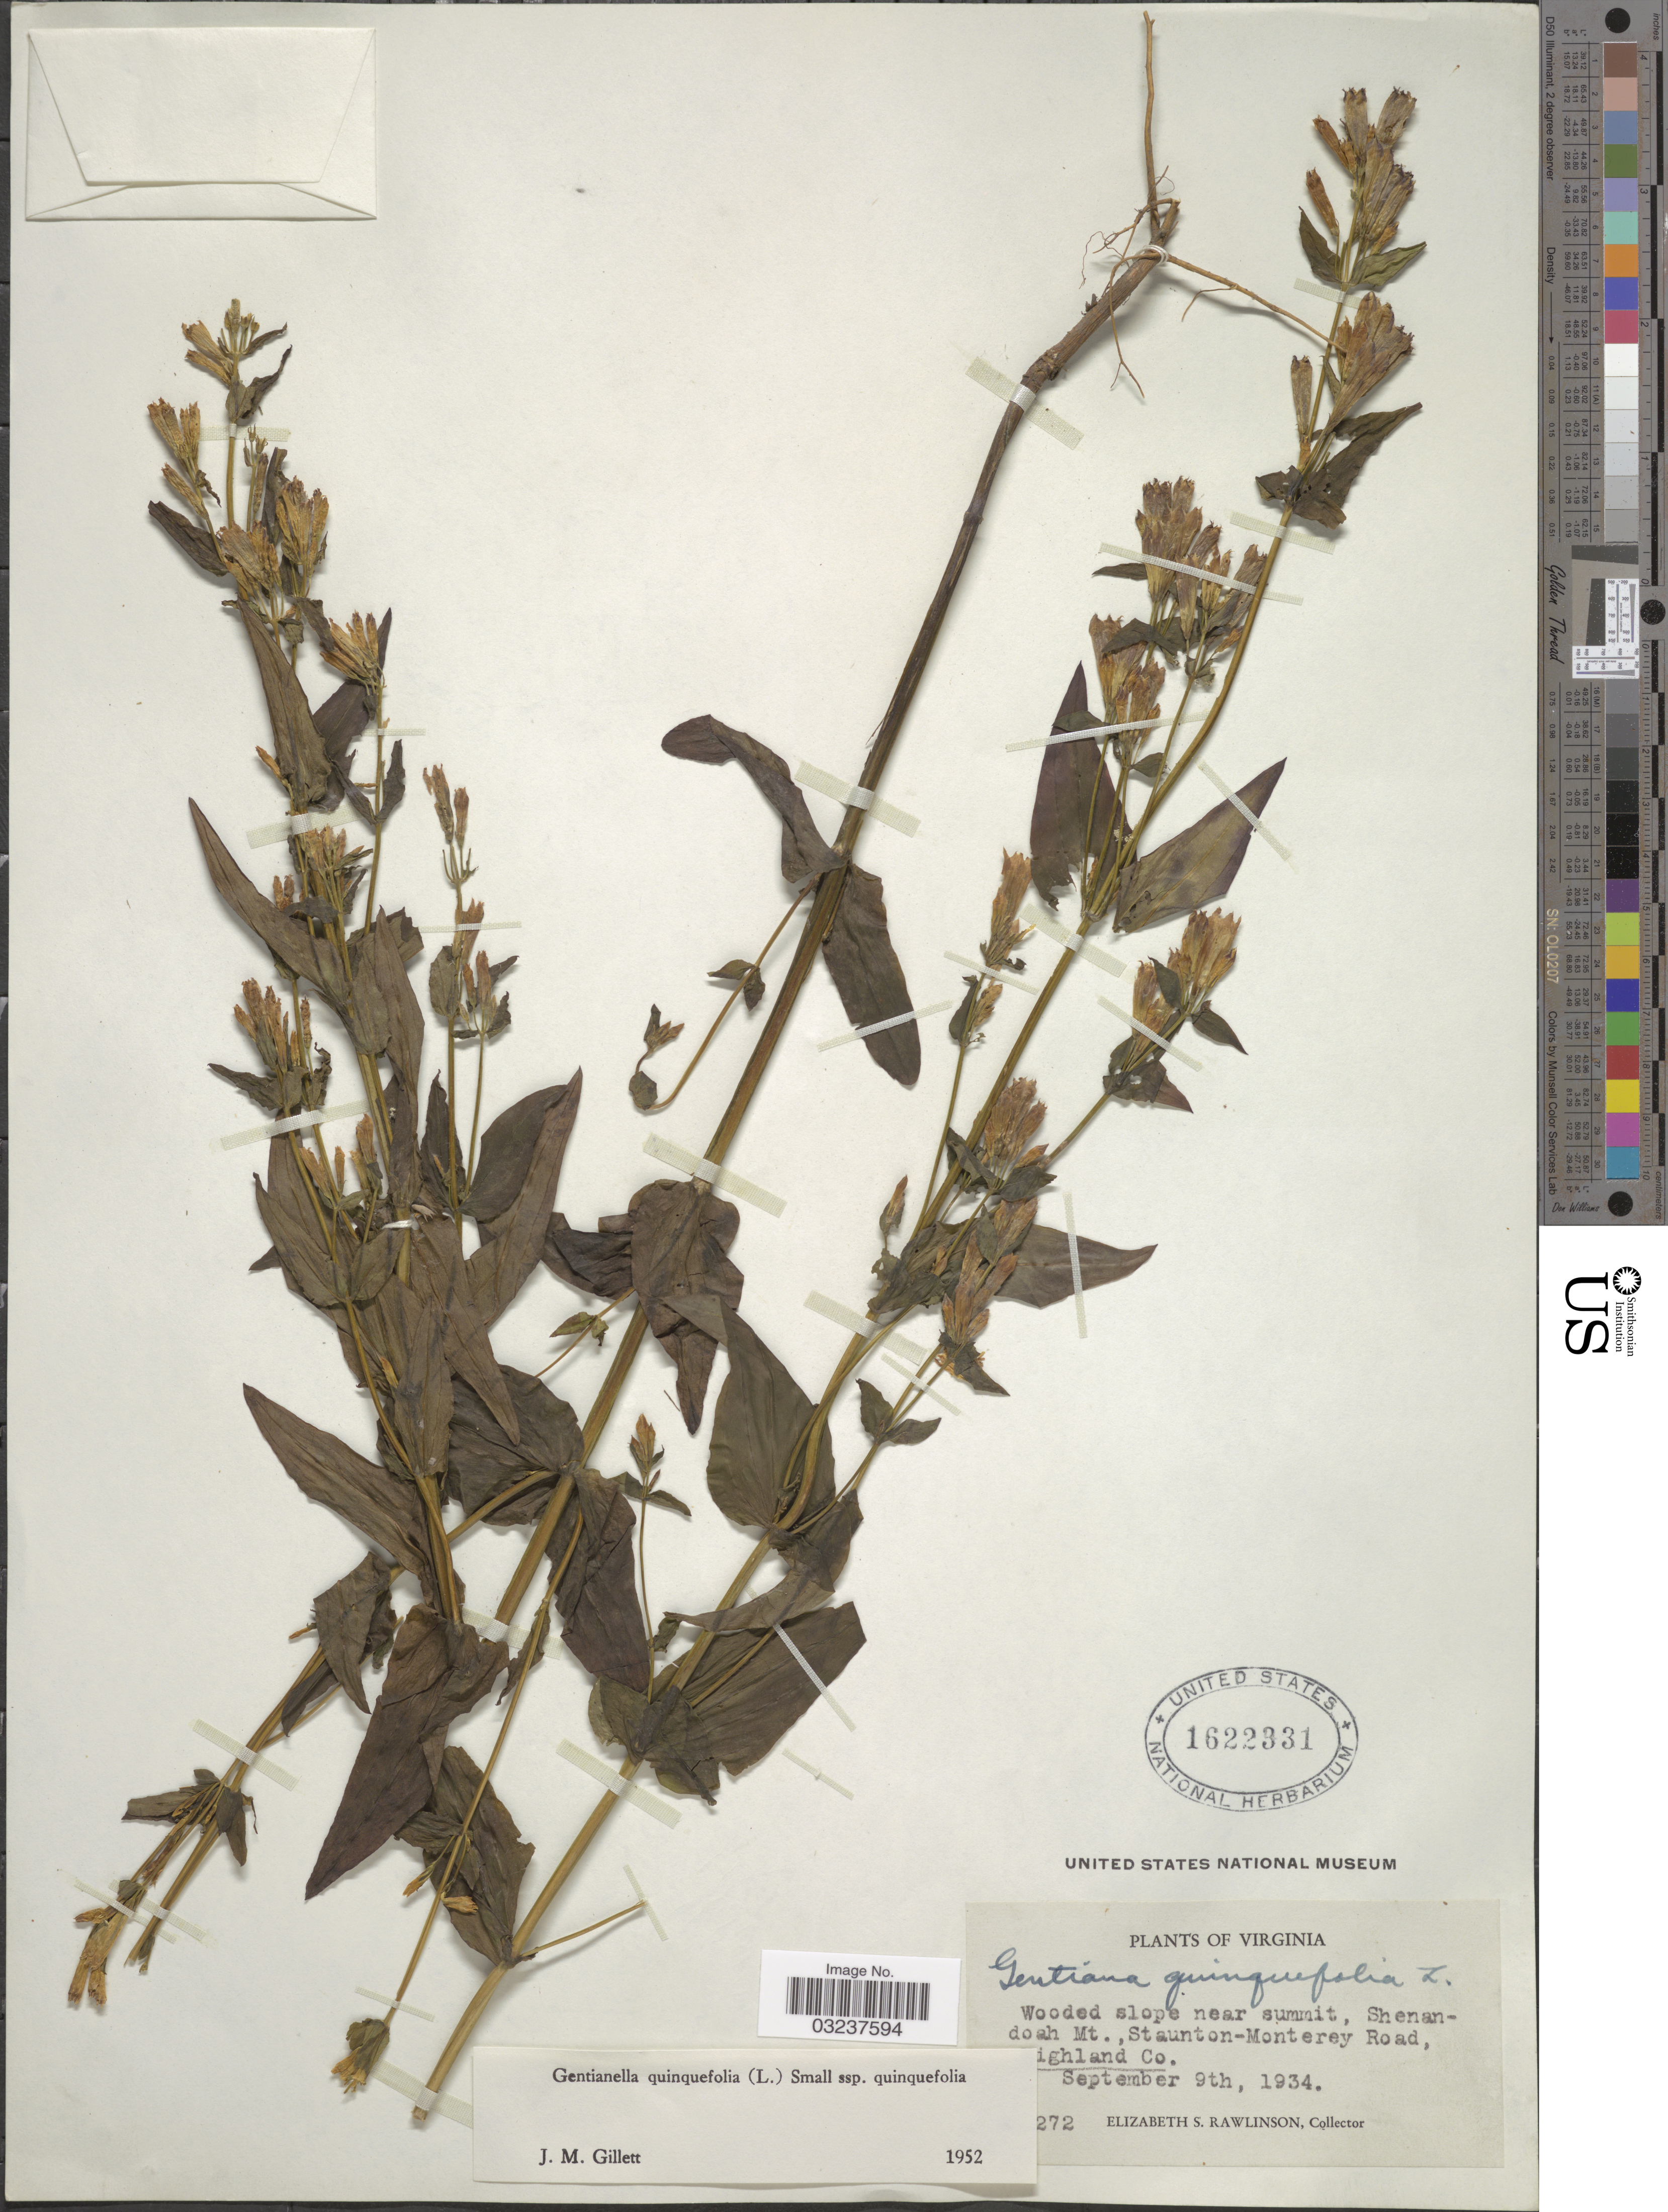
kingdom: Plantae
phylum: Tracheophyta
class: Magnoliopsida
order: Gentianales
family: Gentianaceae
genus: Gentianella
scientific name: Gentianella quinquefolia subsp. quinquefolia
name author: (L.) Small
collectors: E. S. Rawlinson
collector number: !272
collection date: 1934-09-09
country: United States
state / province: Virginia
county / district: Highland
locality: Wooded slope near summit, Shenandoah Mt., Staunton-Monterey Road, Highland Co.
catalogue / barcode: US 1622331